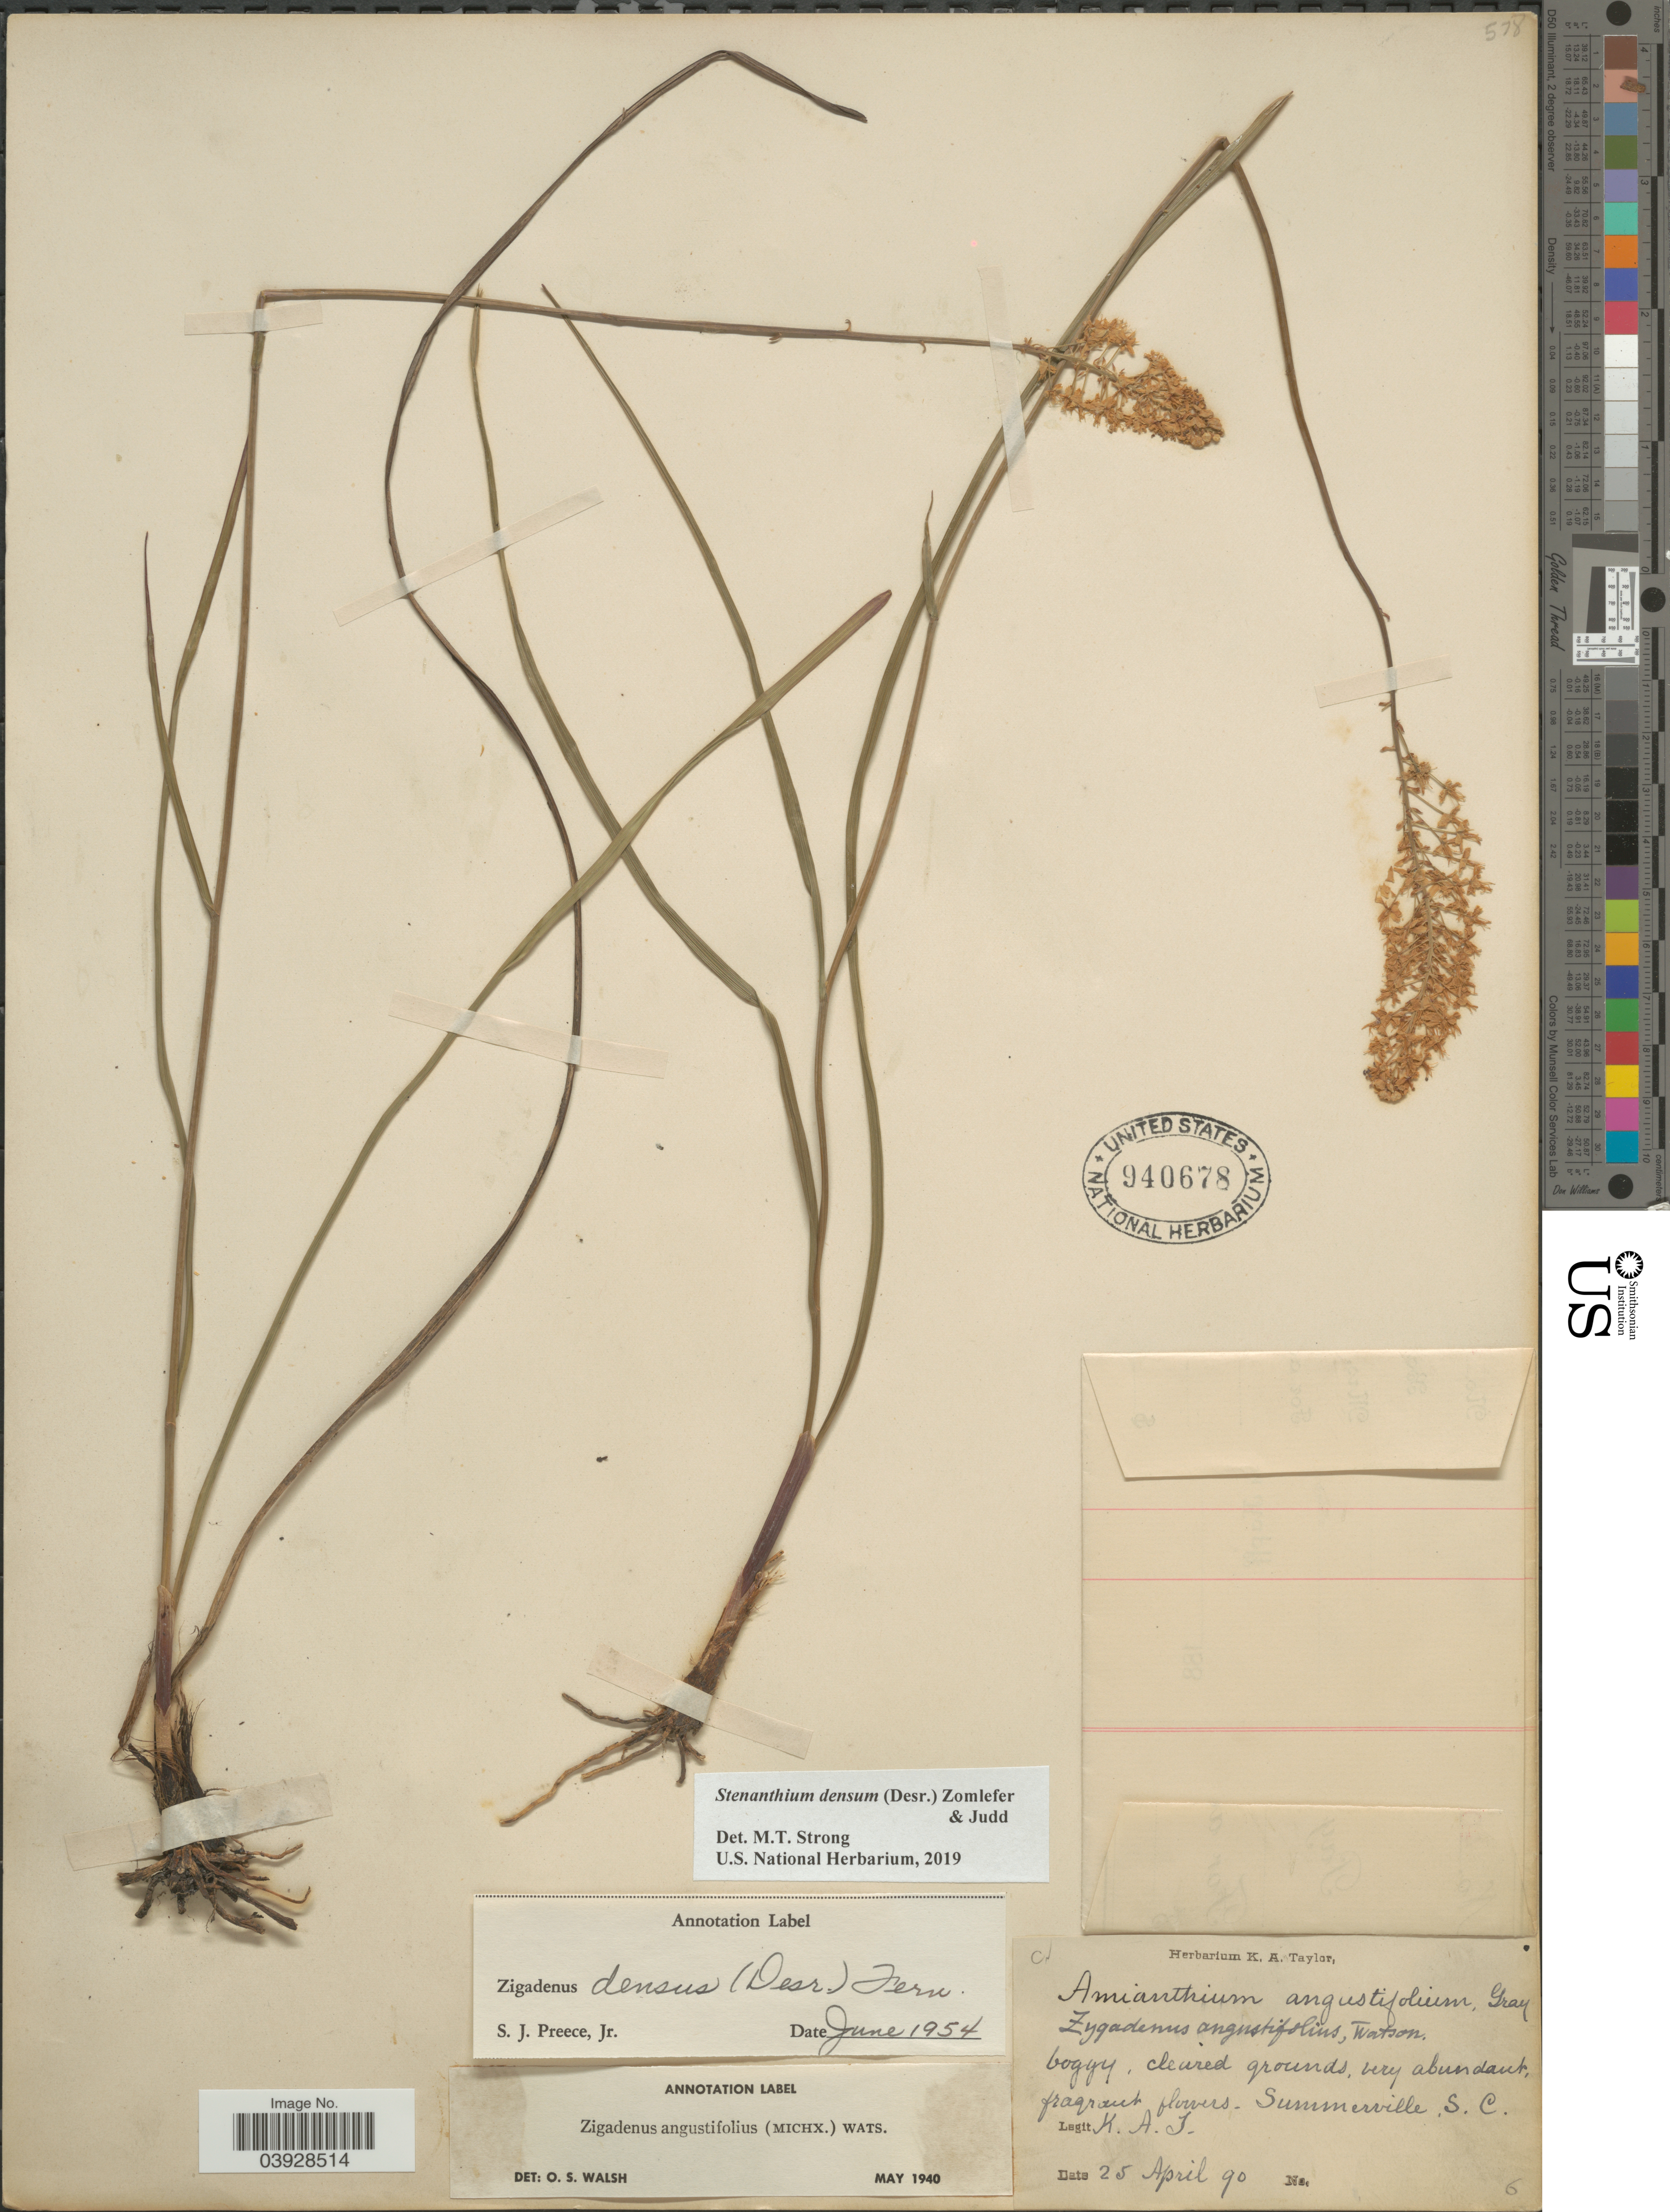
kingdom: Plantae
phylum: Tracheophyta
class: Liliopsida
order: Liliales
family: Melanthiaceae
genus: Stenanthium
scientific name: Stenanthium densum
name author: (Desr.) Zomlefer & Judd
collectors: K. A. Taylor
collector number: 6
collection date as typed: Transcribed d/m/y: 25/4/90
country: United States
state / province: South Carolina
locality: Summerville.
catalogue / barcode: US 940678